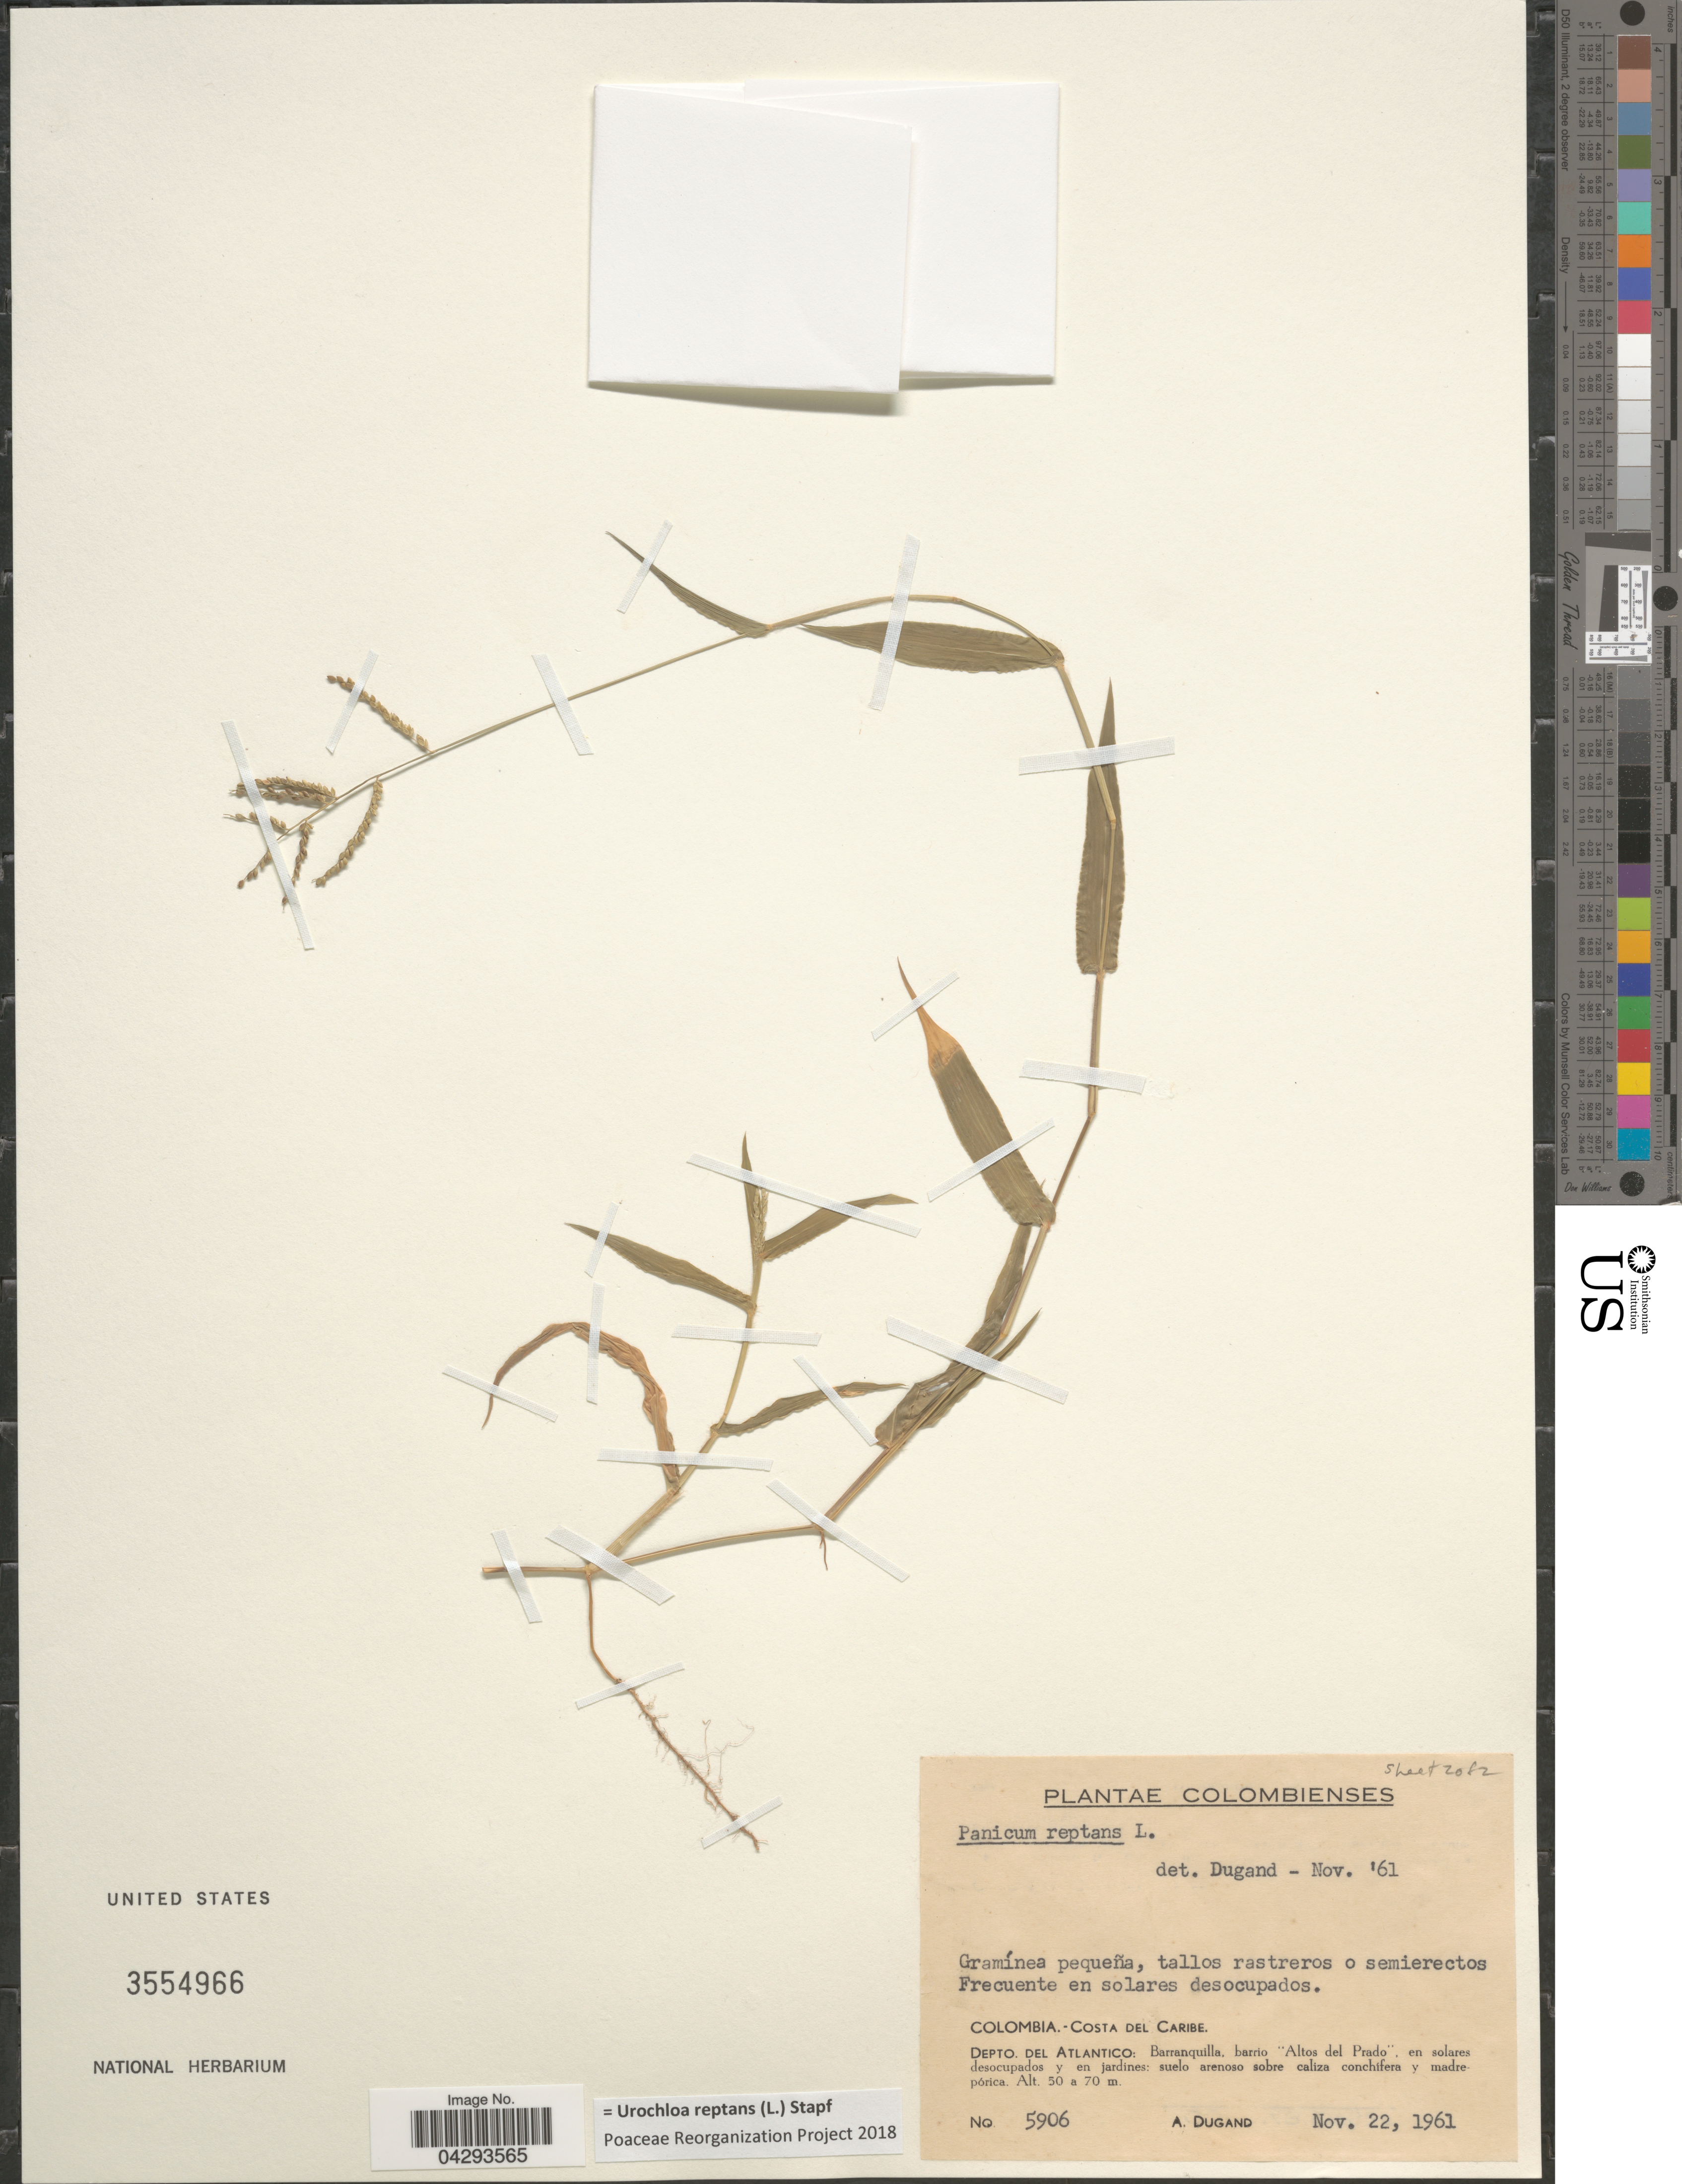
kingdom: Plantae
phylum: Tracheophyta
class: Liliopsida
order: Poales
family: Poaceae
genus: Urochloa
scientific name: Urochloa reptans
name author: (L.) Stapf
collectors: A. Dugand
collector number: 5906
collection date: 1961-11-22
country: Colombia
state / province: Atlántico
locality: Costa del Caribe. Depto. del Atlantico: Barranquilla, barrio "Altos del Prado", en solares desocupados y en jardines: suelo arenoso sobre caliza conchifera y madre pórica.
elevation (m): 50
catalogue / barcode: US 3554966